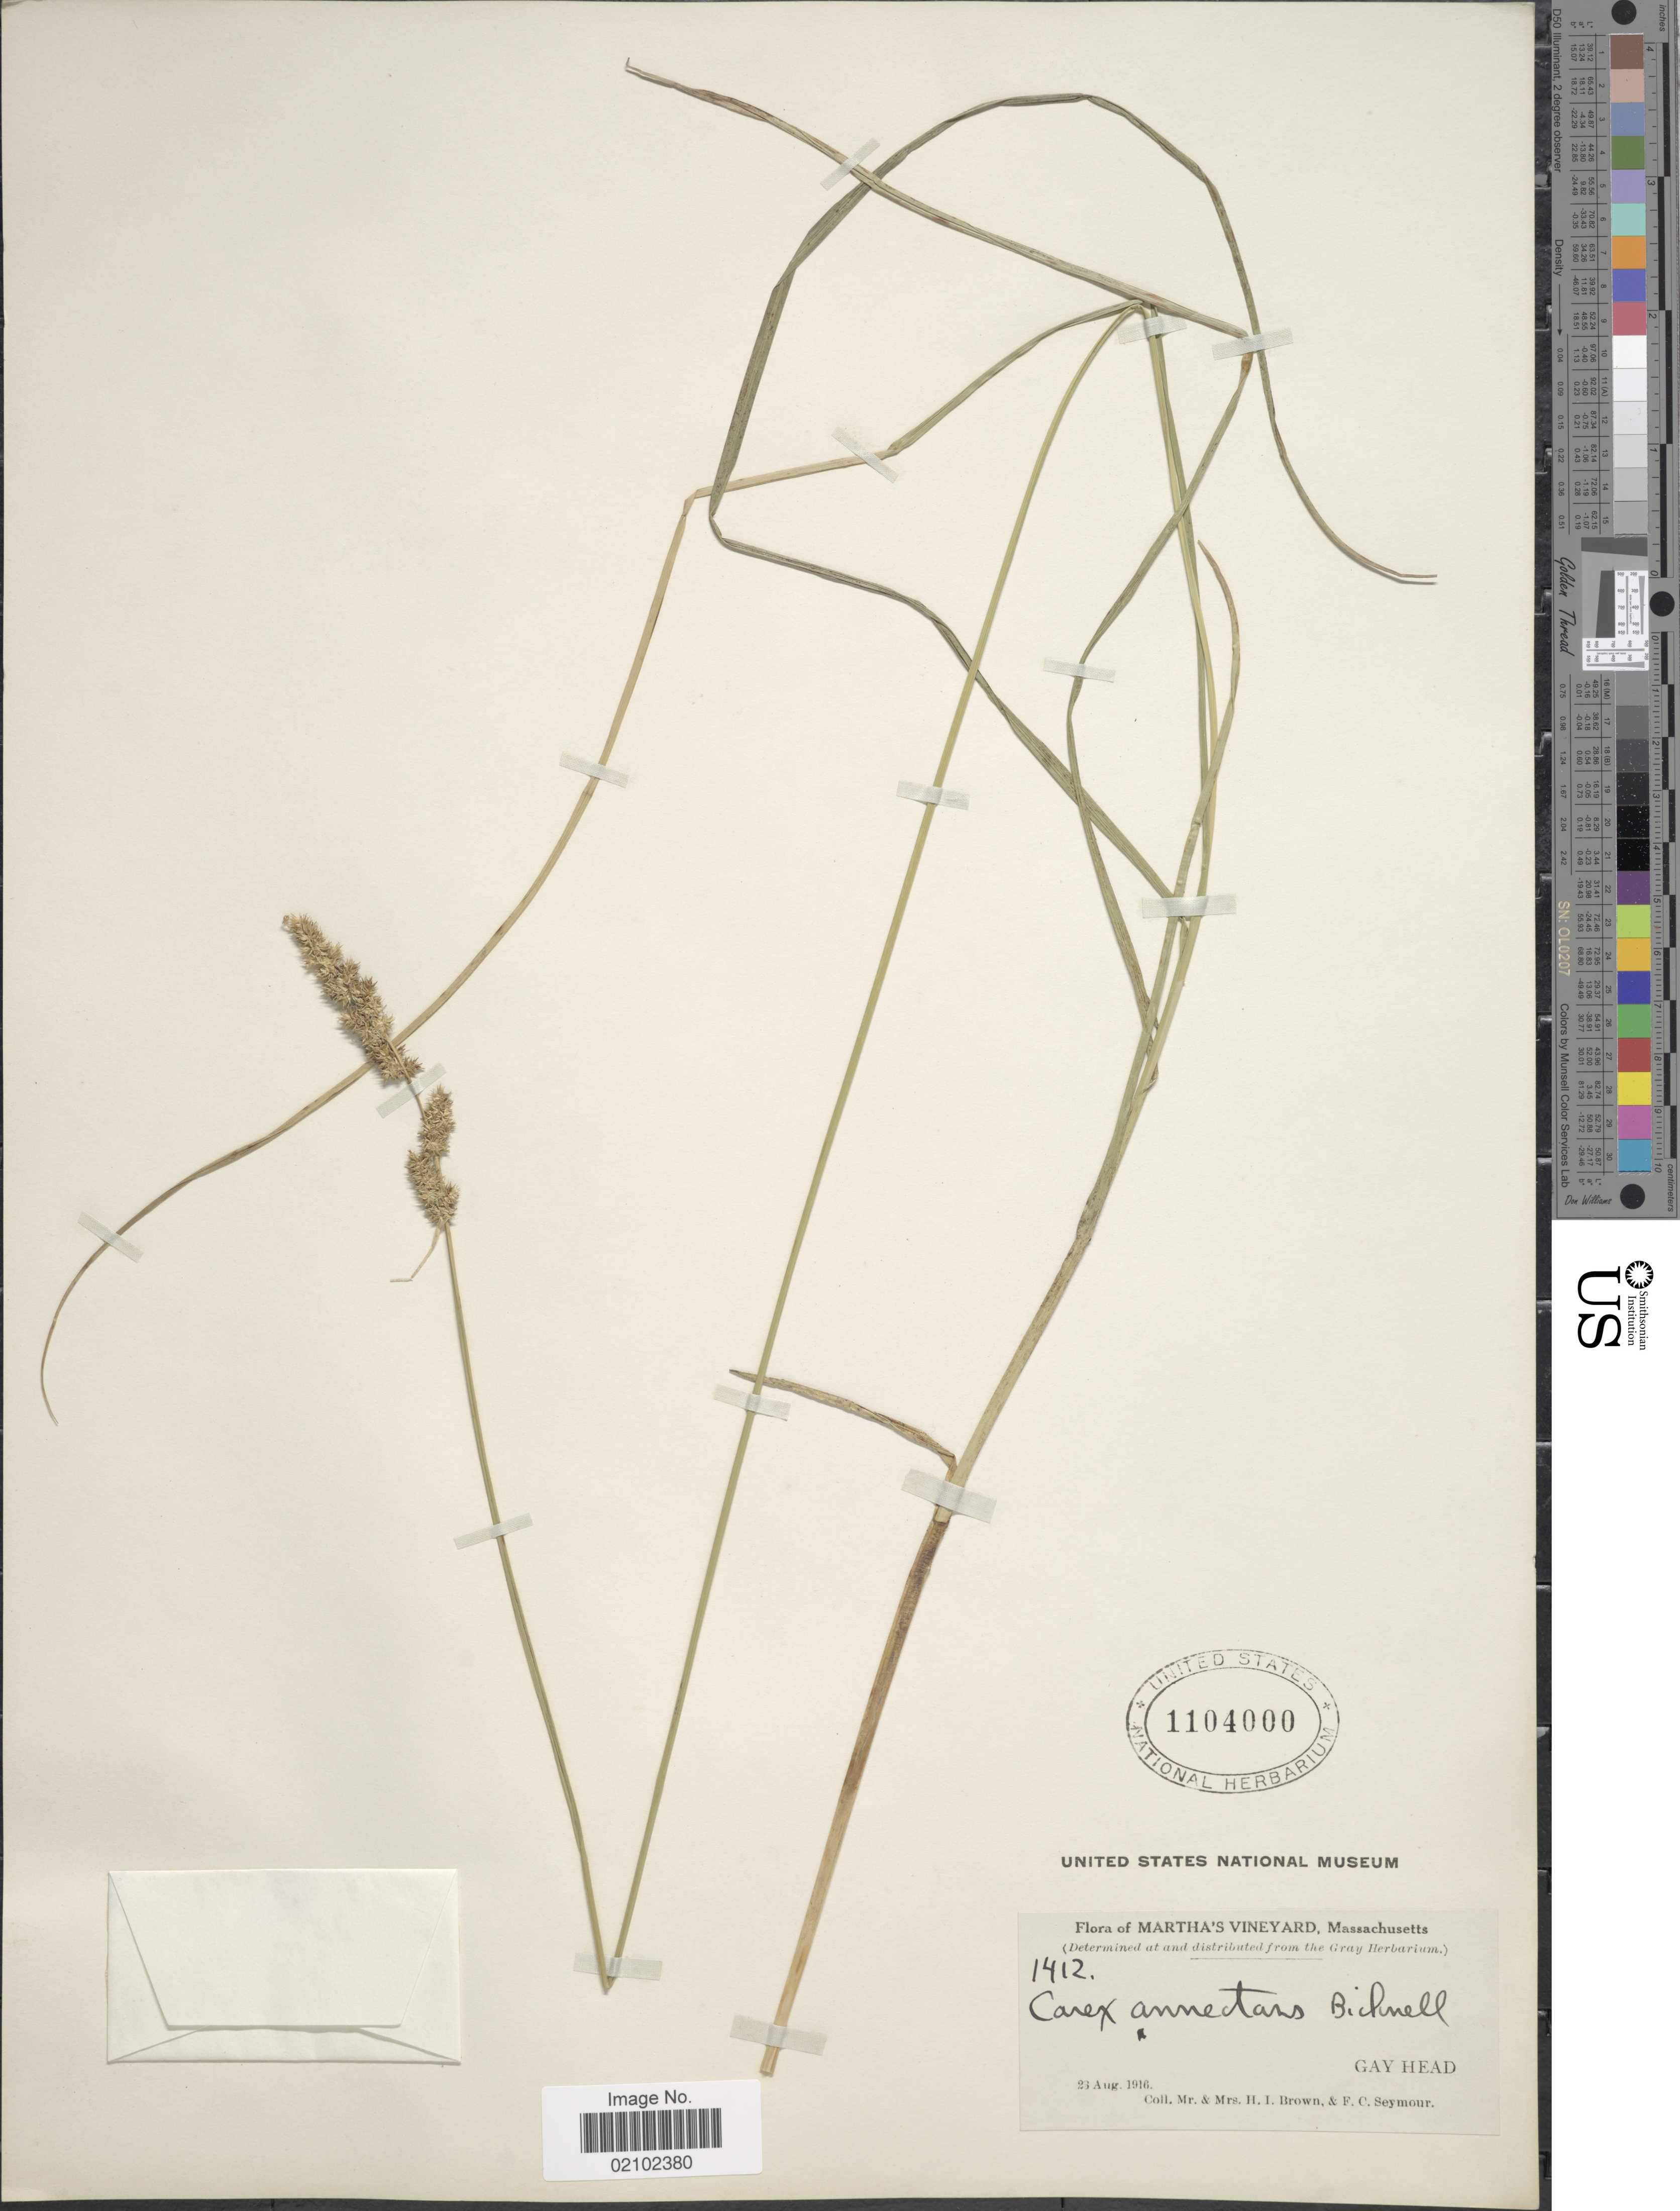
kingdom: Plantae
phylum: Tracheophyta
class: Liliopsida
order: Poales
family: Cyperaceae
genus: Carex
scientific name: Carex annectens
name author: (E.P. Bicknell) E.P. Bicknell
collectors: H. I. Brown, H. Brown & F. C. Seymour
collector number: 1412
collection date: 1916-08-23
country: United States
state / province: Massachusetts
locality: Martha's Vineyard, Gay Head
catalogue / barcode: US 1104000